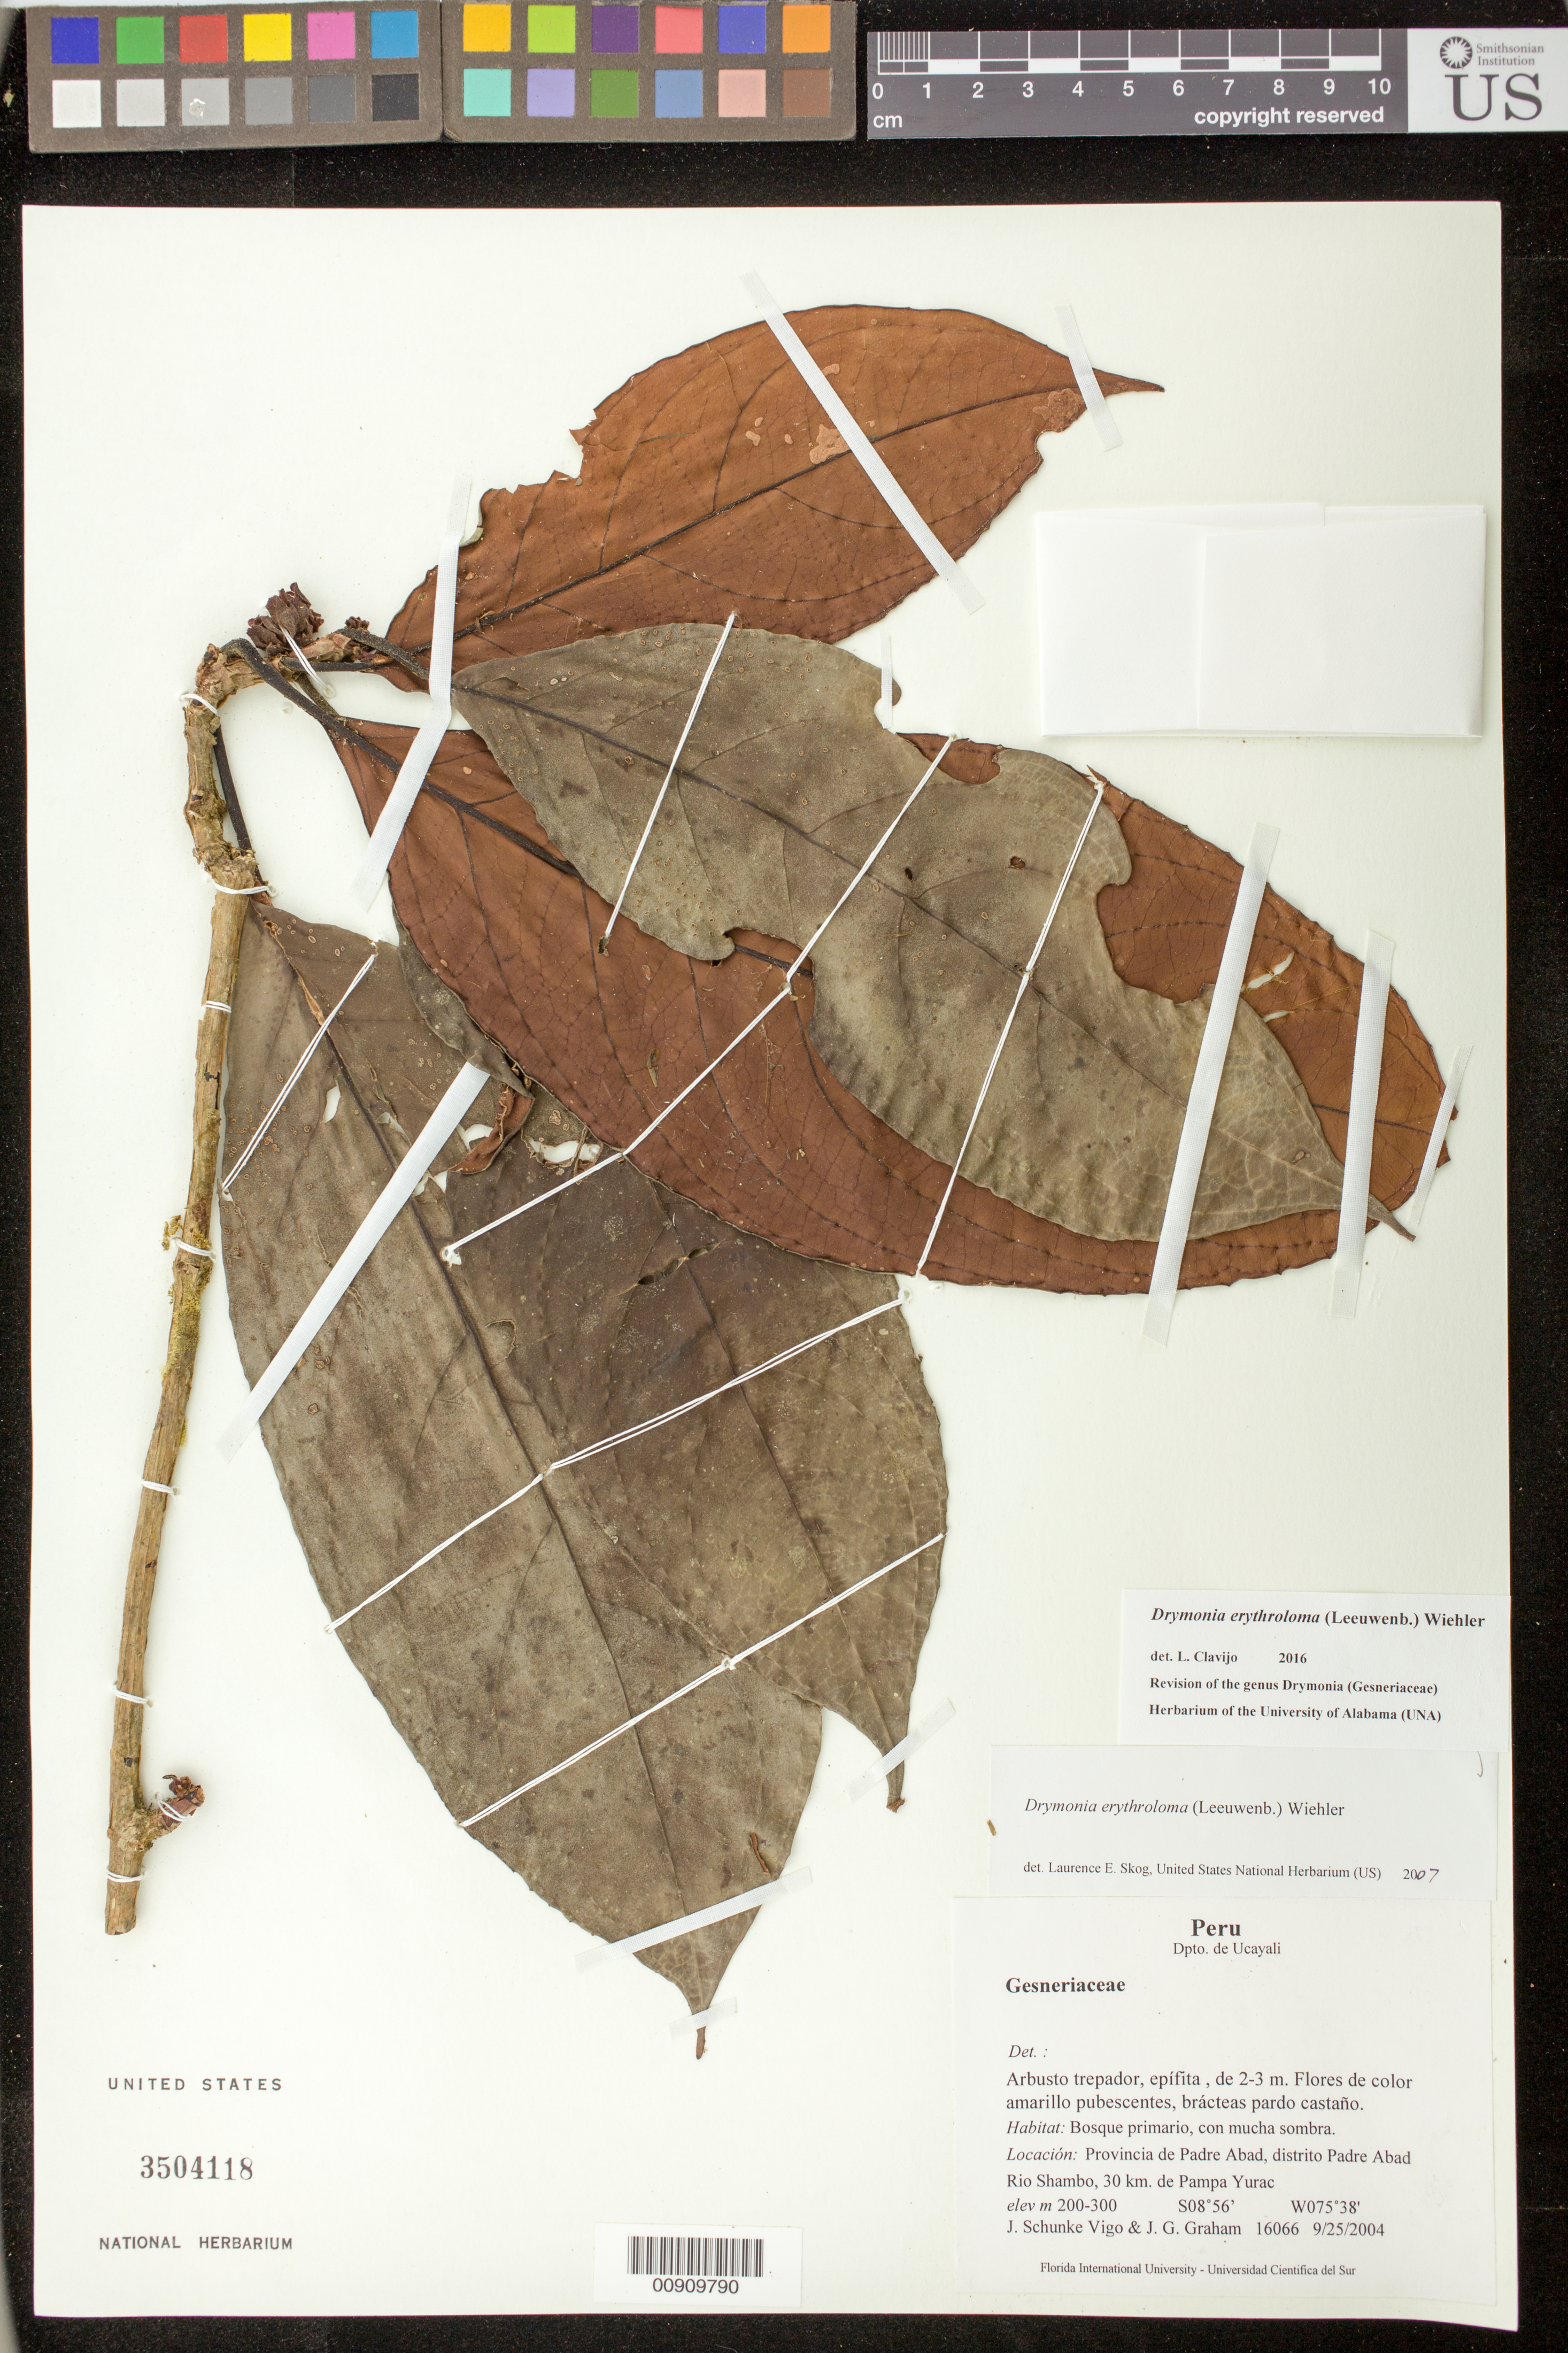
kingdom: Plantae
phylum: Tracheophyta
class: Magnoliopsida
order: Lamiales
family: Gesneriaceae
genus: Drymonia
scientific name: Drymonia erythroloma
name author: (Leeuwenb.) Wiehler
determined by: Skog, Laurence E.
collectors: J. Schunke Vigo & J. G. Graham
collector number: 16066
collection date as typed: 25 Sep 2004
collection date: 2004-09-25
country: Peru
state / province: Ucayali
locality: Provincia de Padre Abad, distrito Padre Abad. Rio Shambo, 30 km de Pampa Yurac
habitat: Bosque primario, con mucha sombra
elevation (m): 200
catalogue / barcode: US 3504118